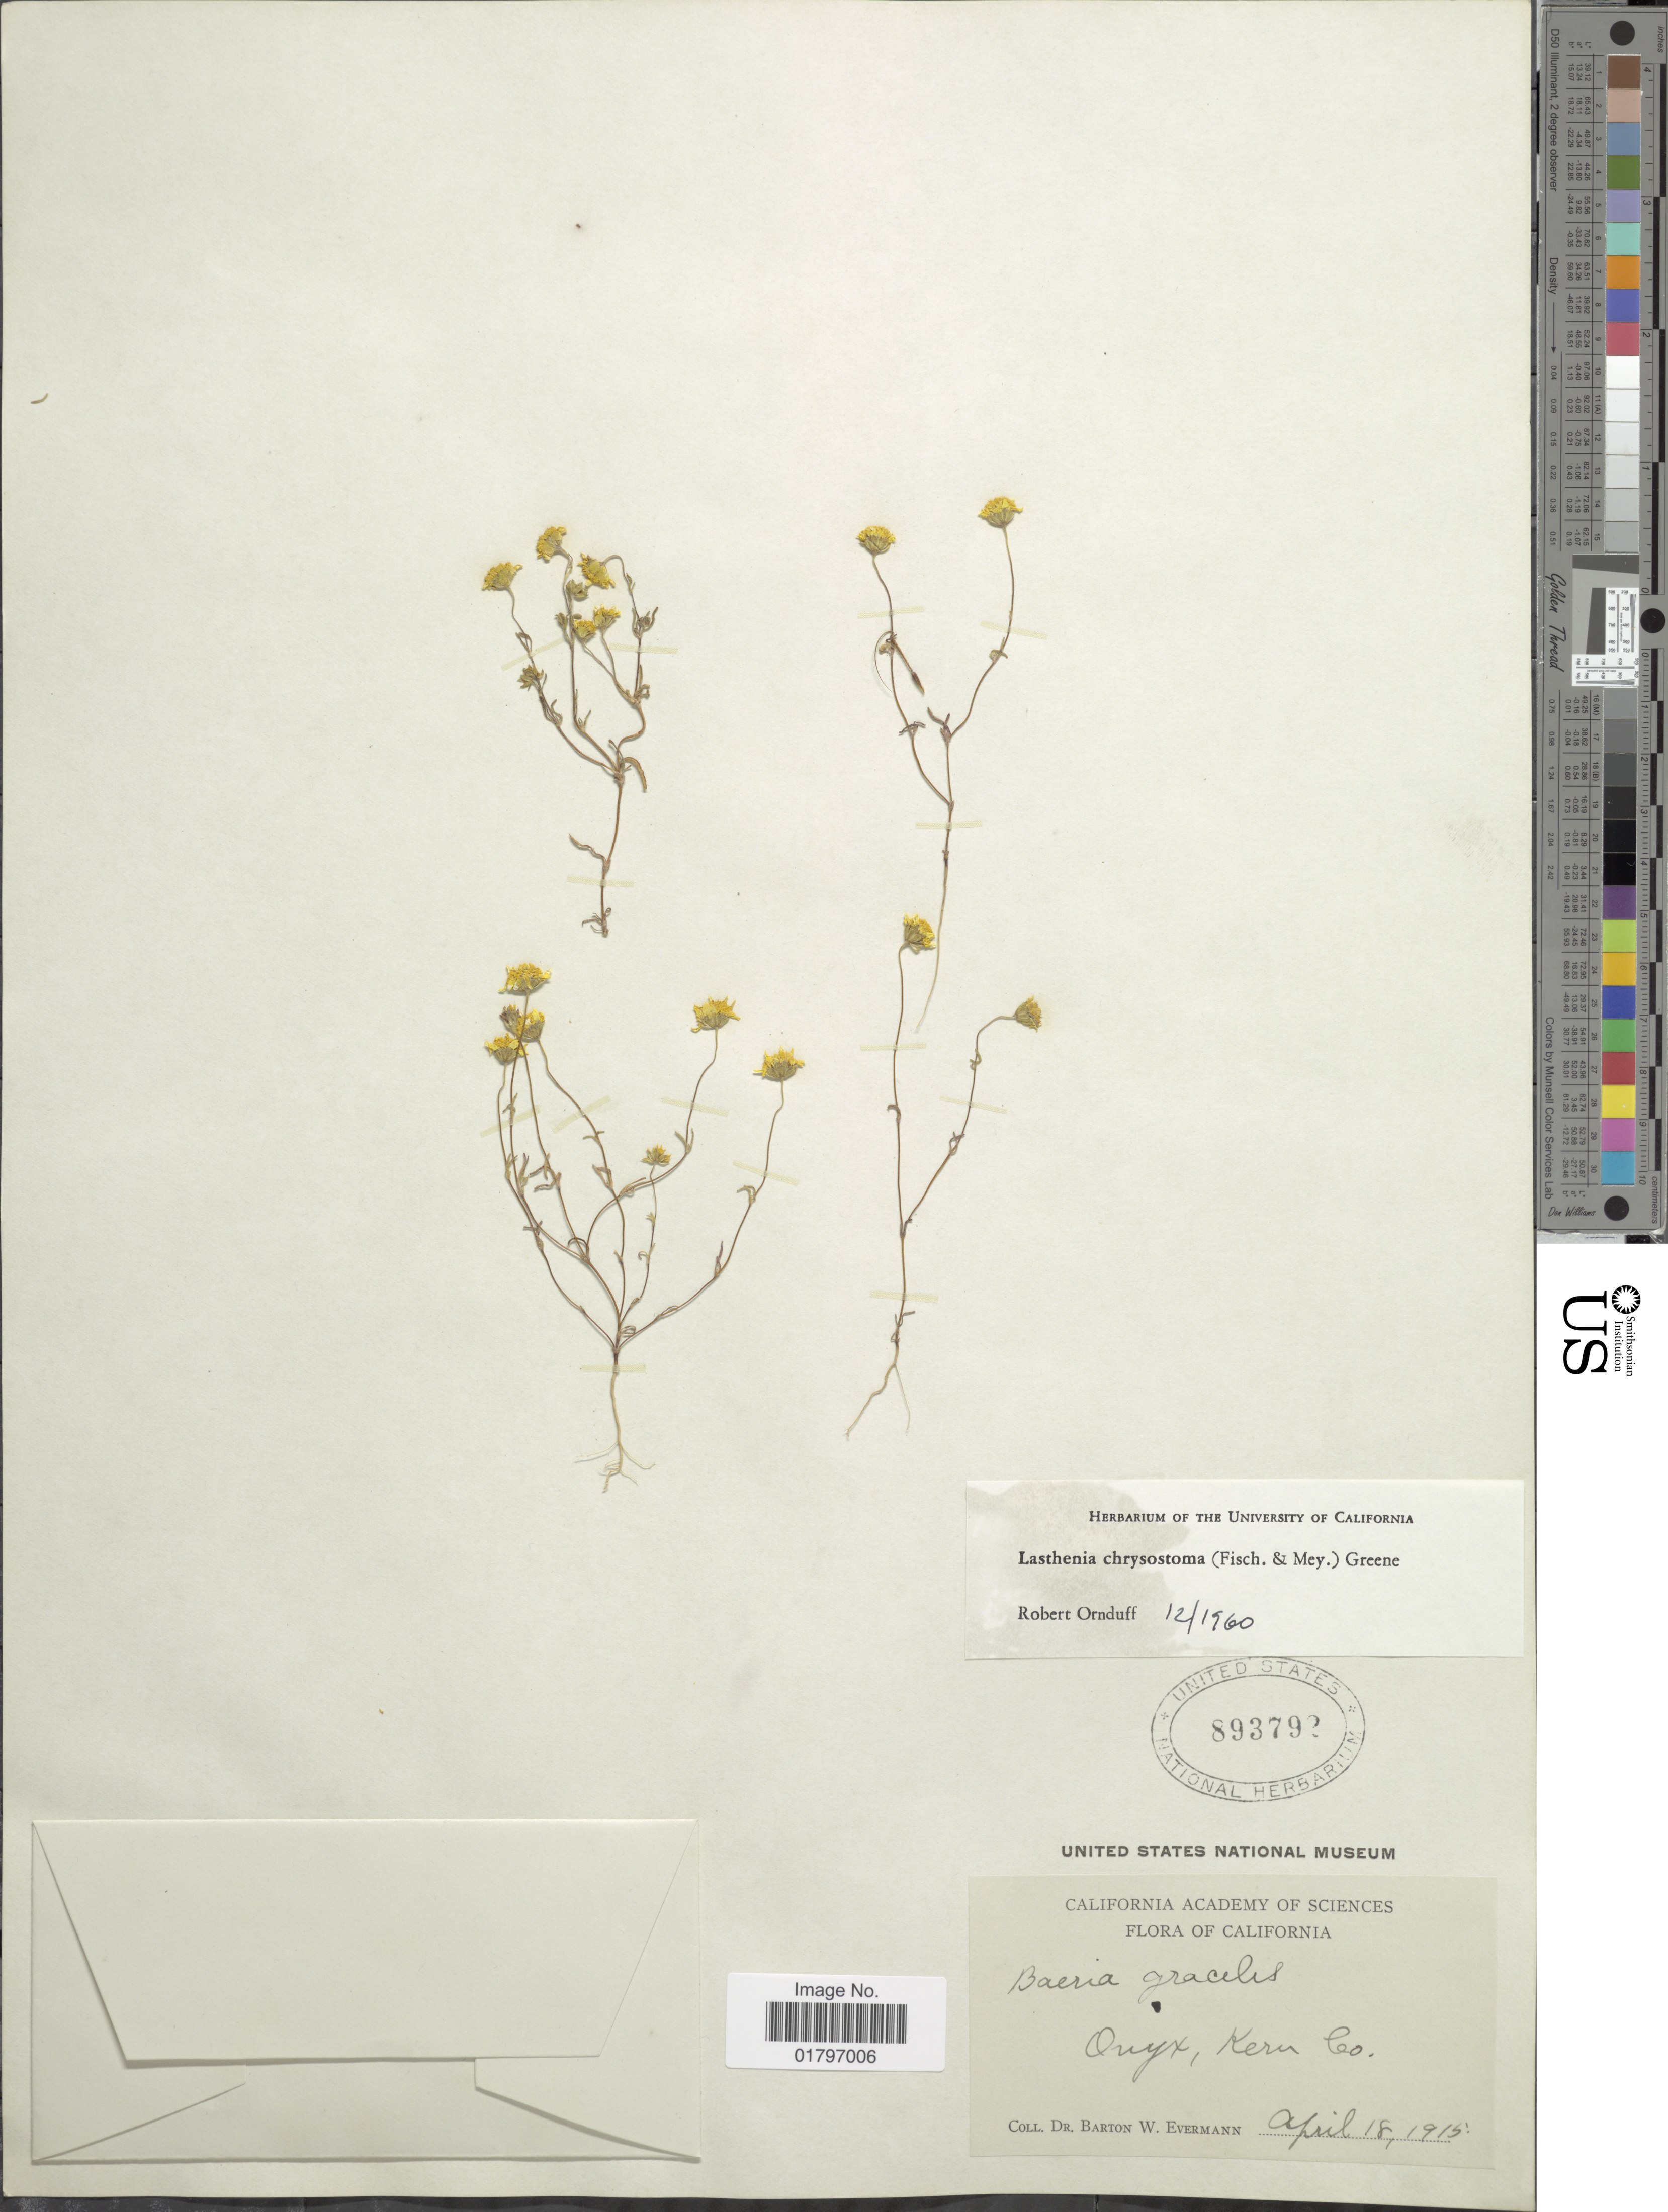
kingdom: Plantae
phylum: Tracheophyta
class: Magnoliopsida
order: Asterales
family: Asteraceae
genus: Lasthenia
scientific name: Lasthenia chrysostoma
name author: (Fisch. & C.A. Mey.) Greene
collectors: B. W. Evermann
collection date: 1915-04-18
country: United States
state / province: California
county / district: Kern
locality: Onyx, Kern Co.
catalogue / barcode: US 893792